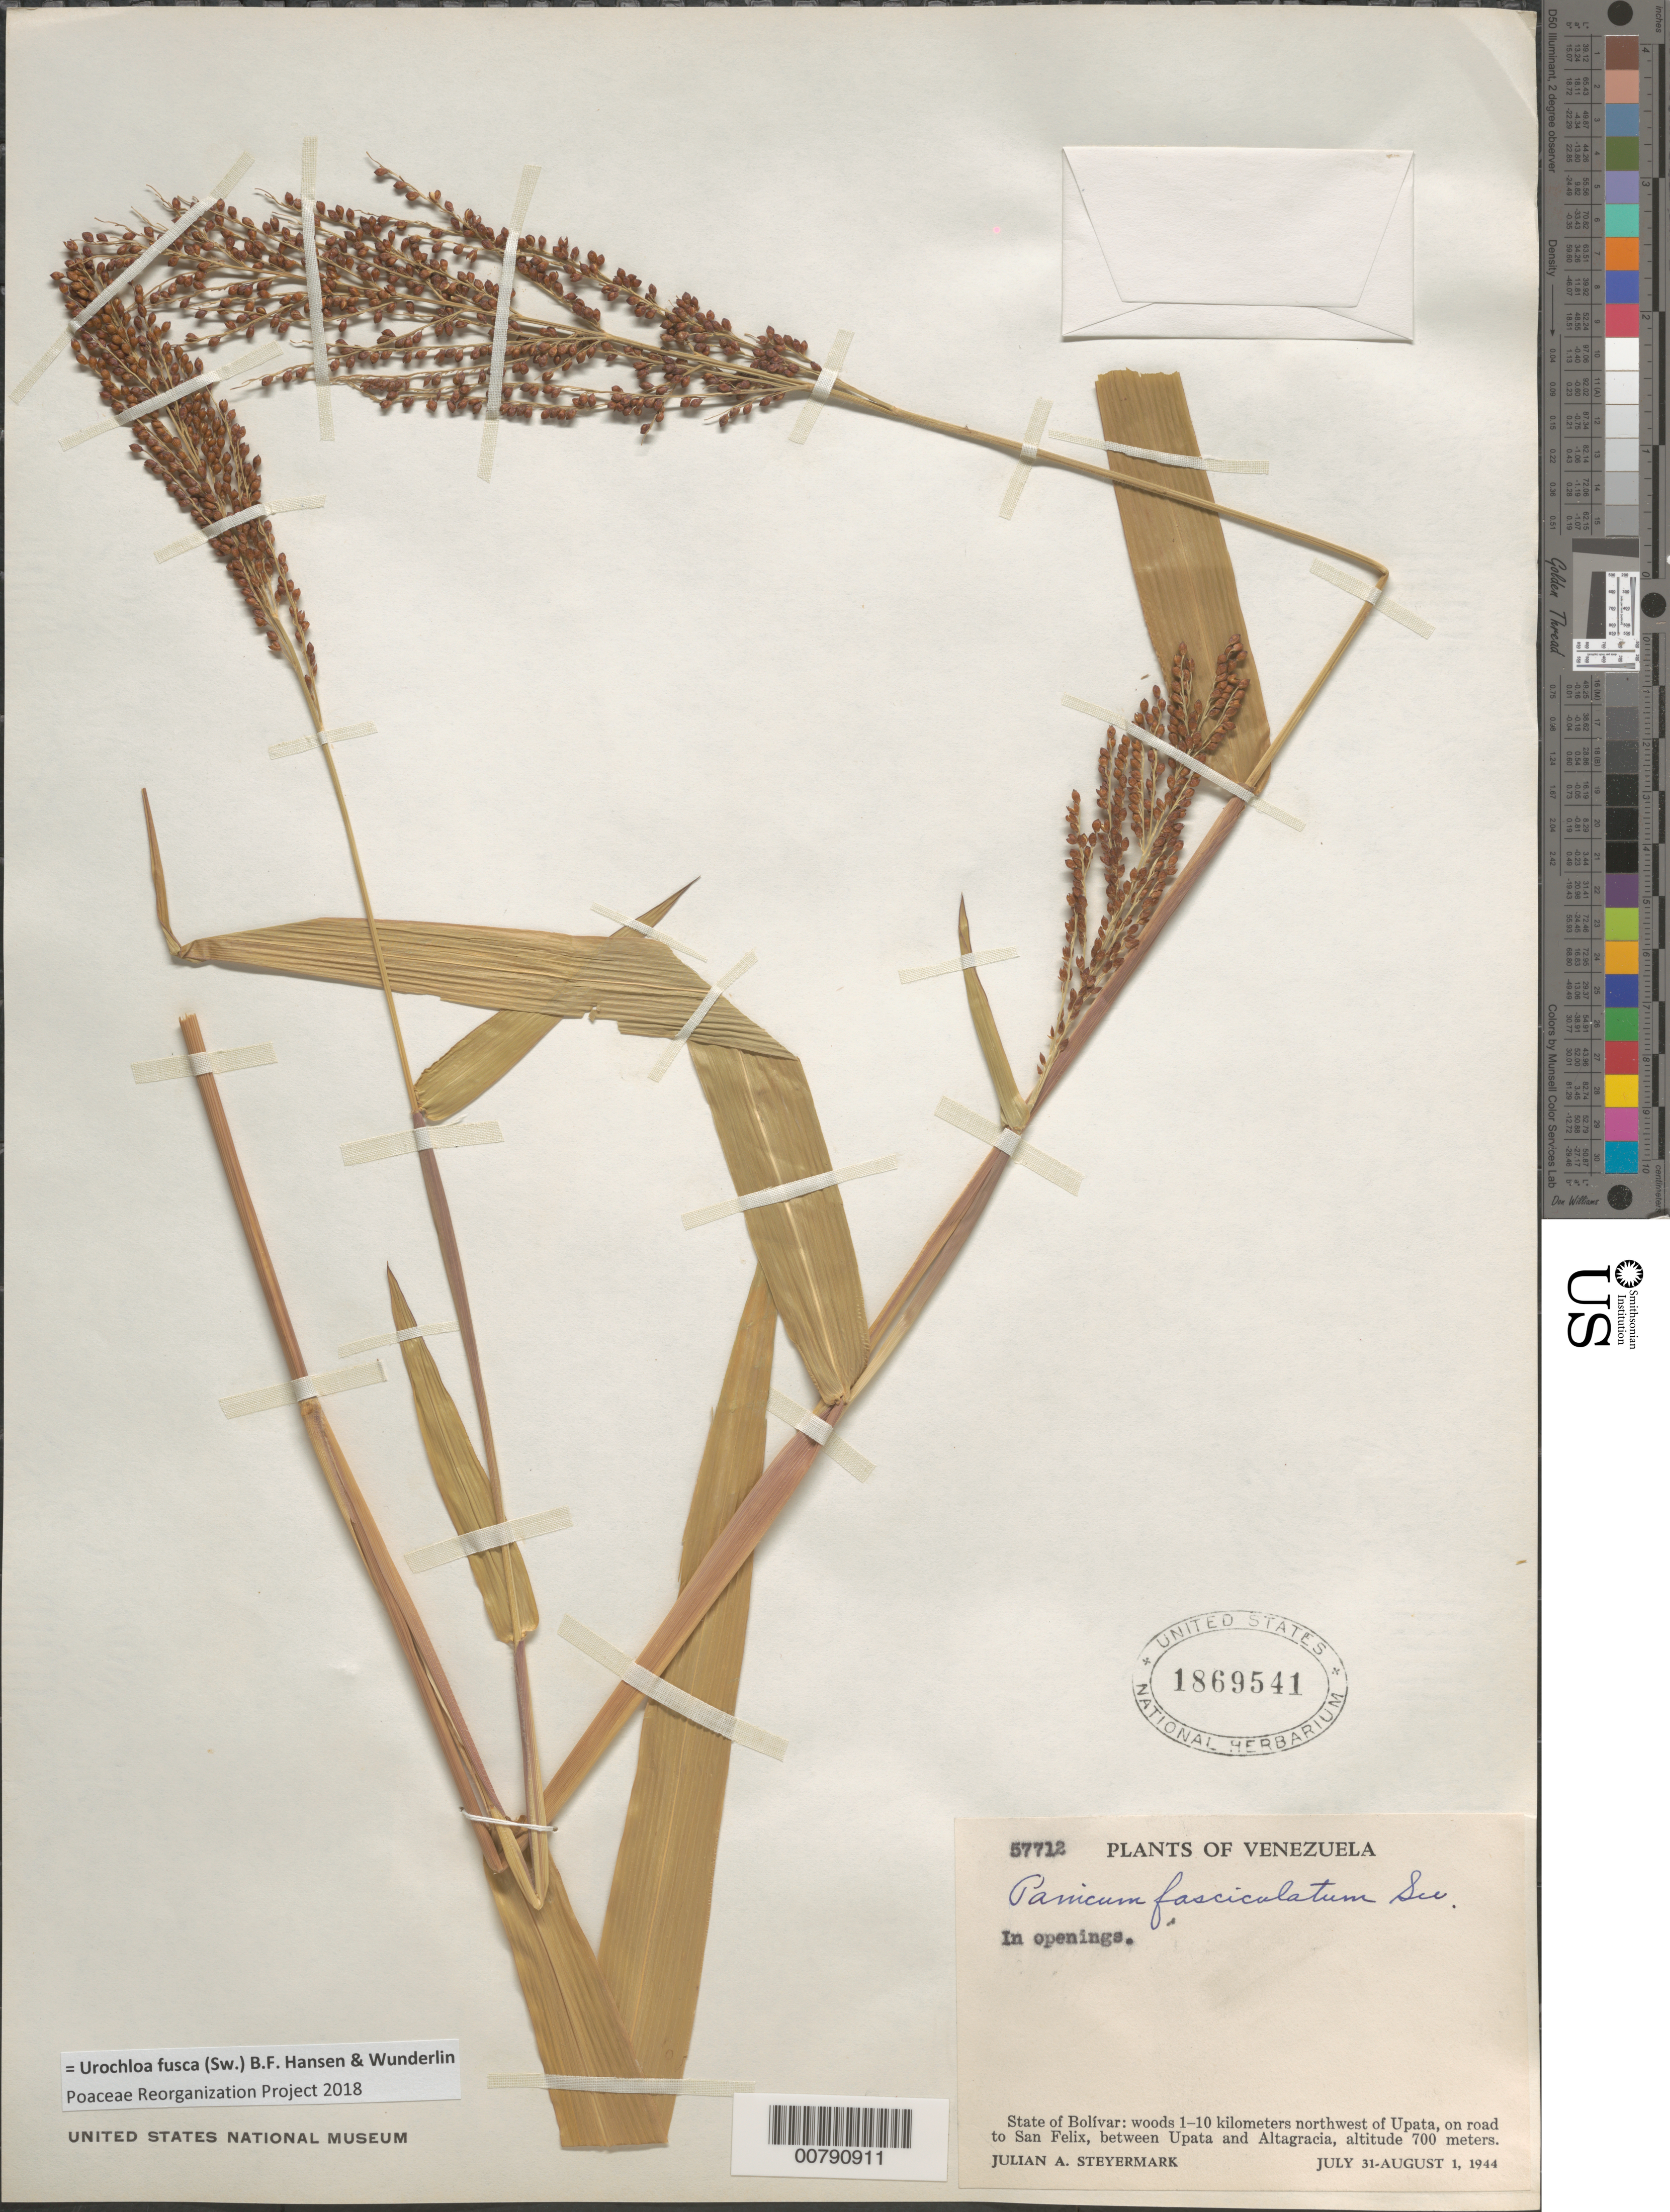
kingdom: Plantae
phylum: Tracheophyta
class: Liliopsida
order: Poales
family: Poaceae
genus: Brachiaria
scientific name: Brachiaria fasciculata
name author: (Sw.) Parodi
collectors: J. Steyermark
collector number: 57712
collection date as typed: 31-Jul-44 to 1-Aug-44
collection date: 1944-07-31/1944-08-01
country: Venezuela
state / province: Bolívar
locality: Upata, 1-10 km NW of on road to San Felix, between Upata and Altagracia; Rio Upata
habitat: Woods, in openings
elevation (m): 700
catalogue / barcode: US 1869541